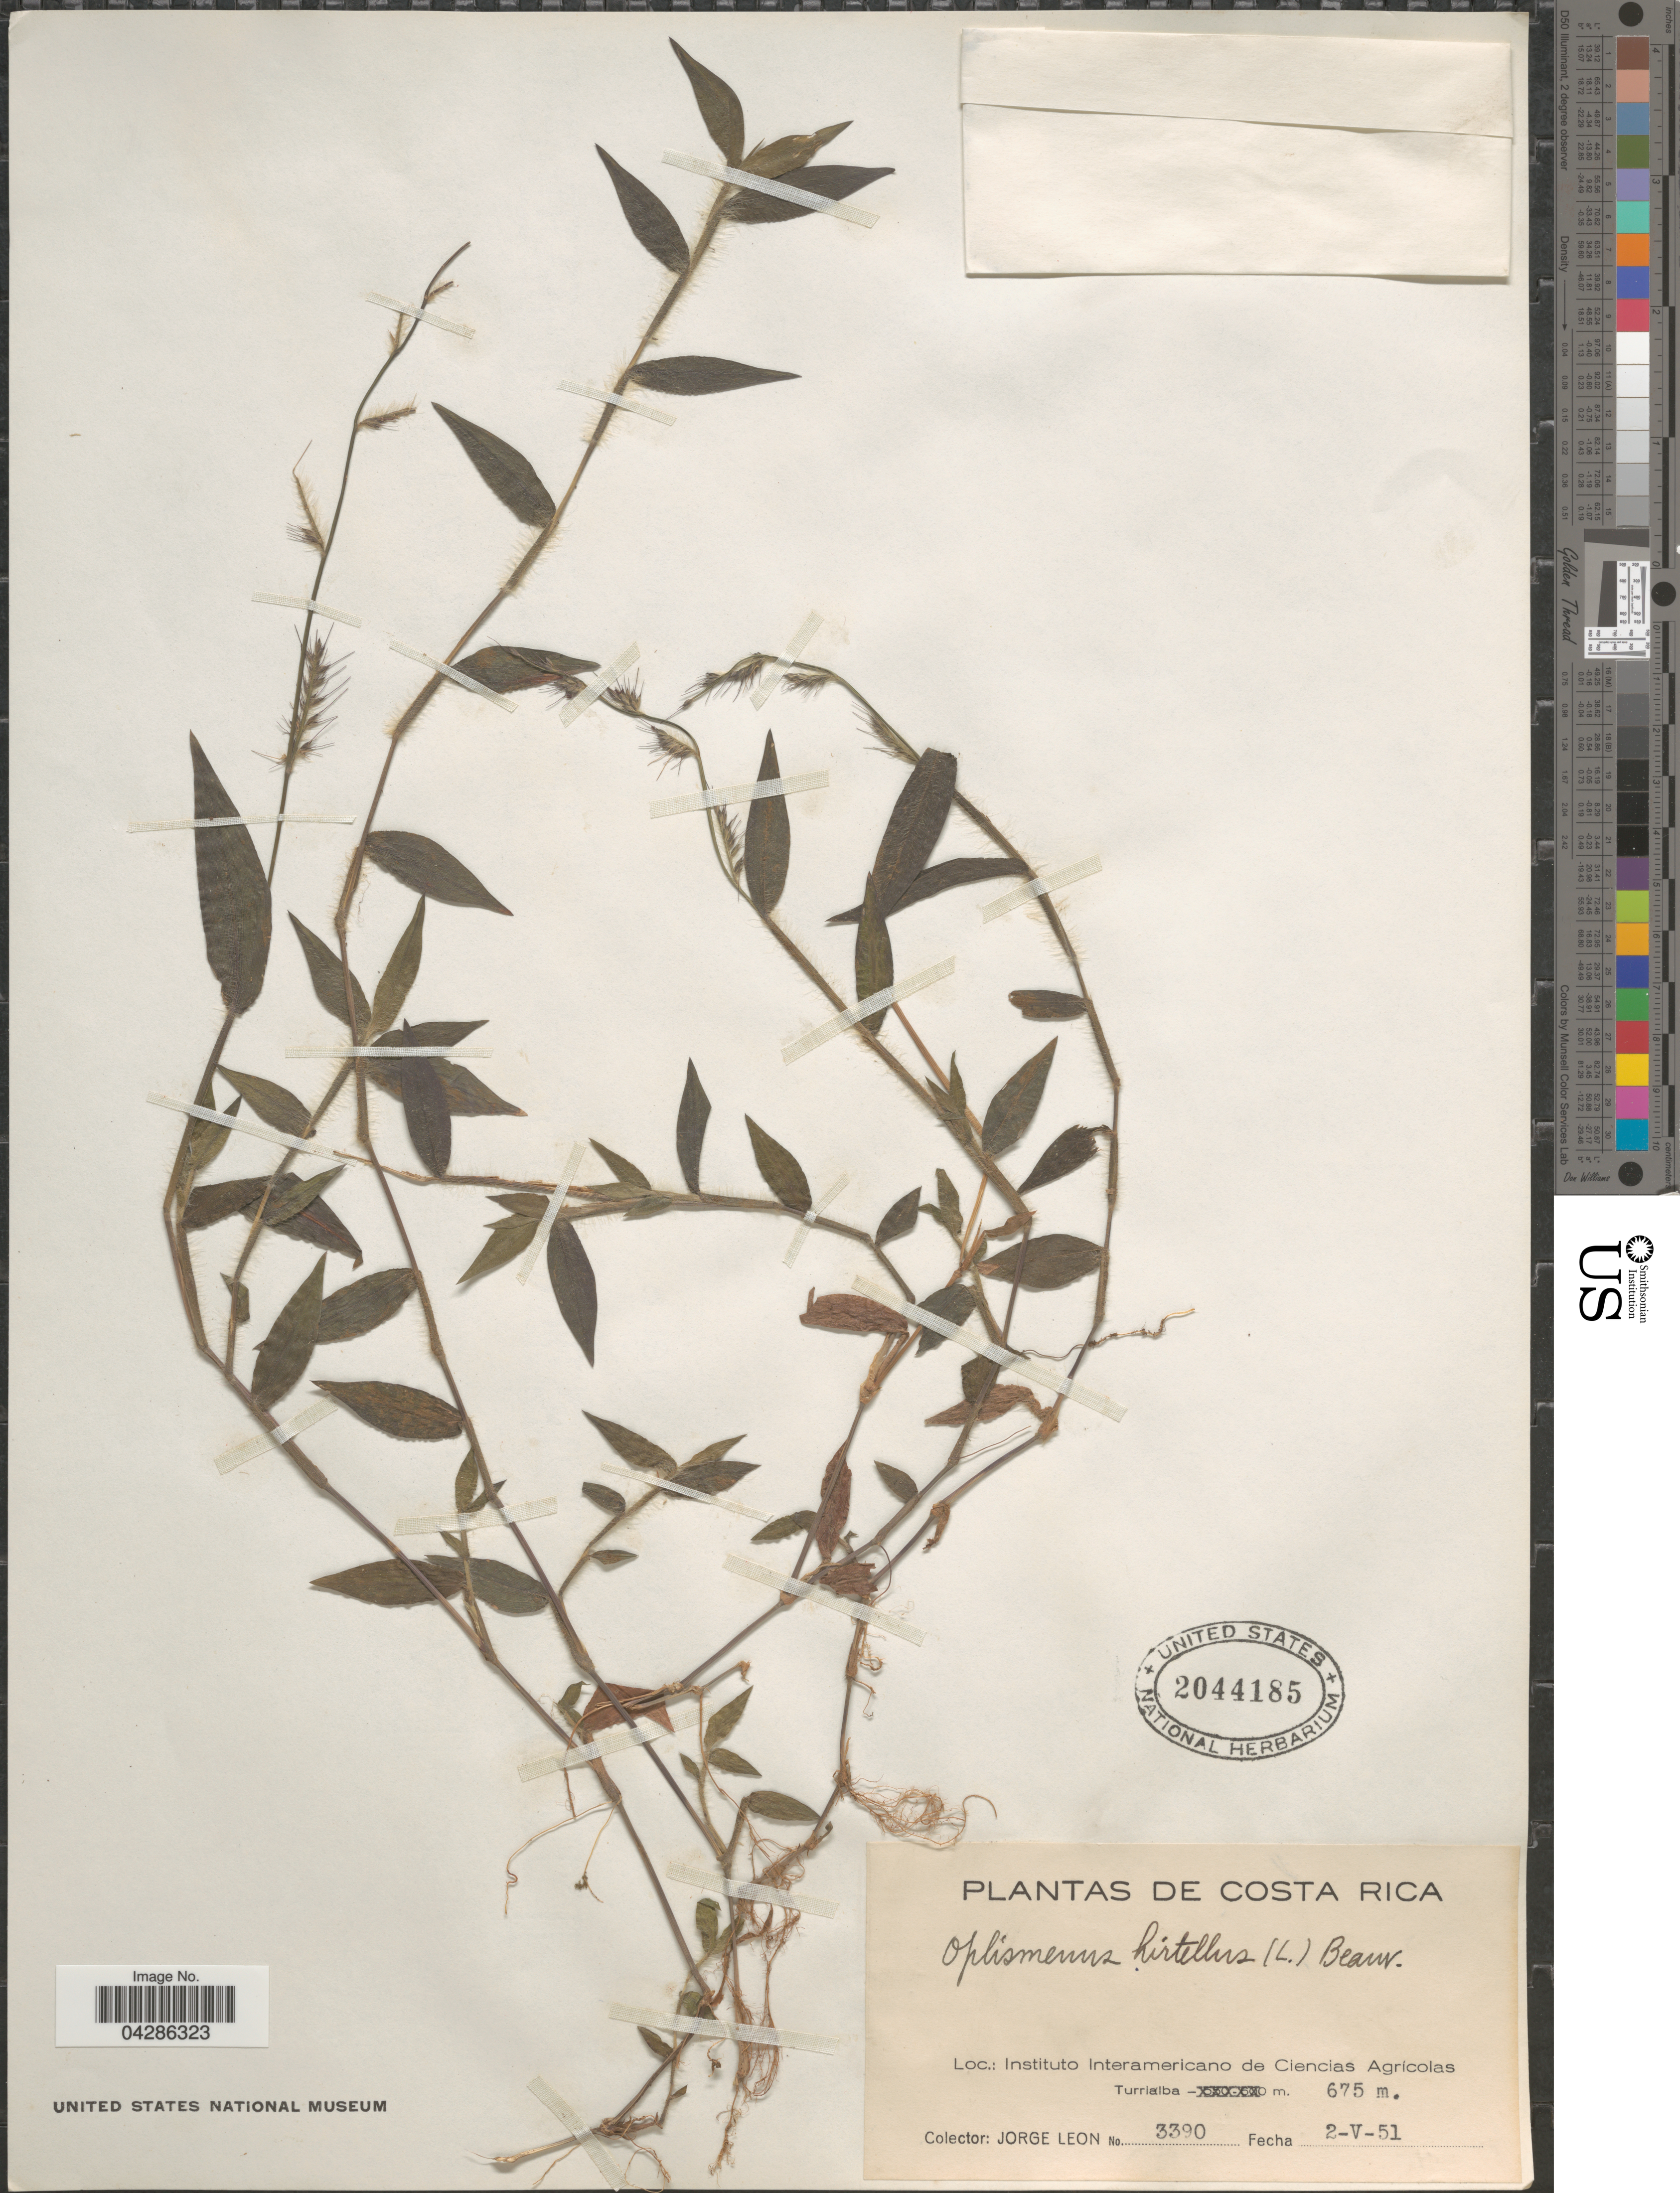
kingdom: Plantae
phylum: Tracheophyta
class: Liliopsida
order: Poales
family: Poaceae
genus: Oplismenus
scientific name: Oplismenus hirtellus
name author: (L.) P. Beauv.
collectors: J. León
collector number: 3390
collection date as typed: Transcribed d/m/y: 2/5/51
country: Costa Rica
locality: Instituto Interamericano de Ciencias Agricolas. Turrialba.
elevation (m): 675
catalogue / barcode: US 2044185